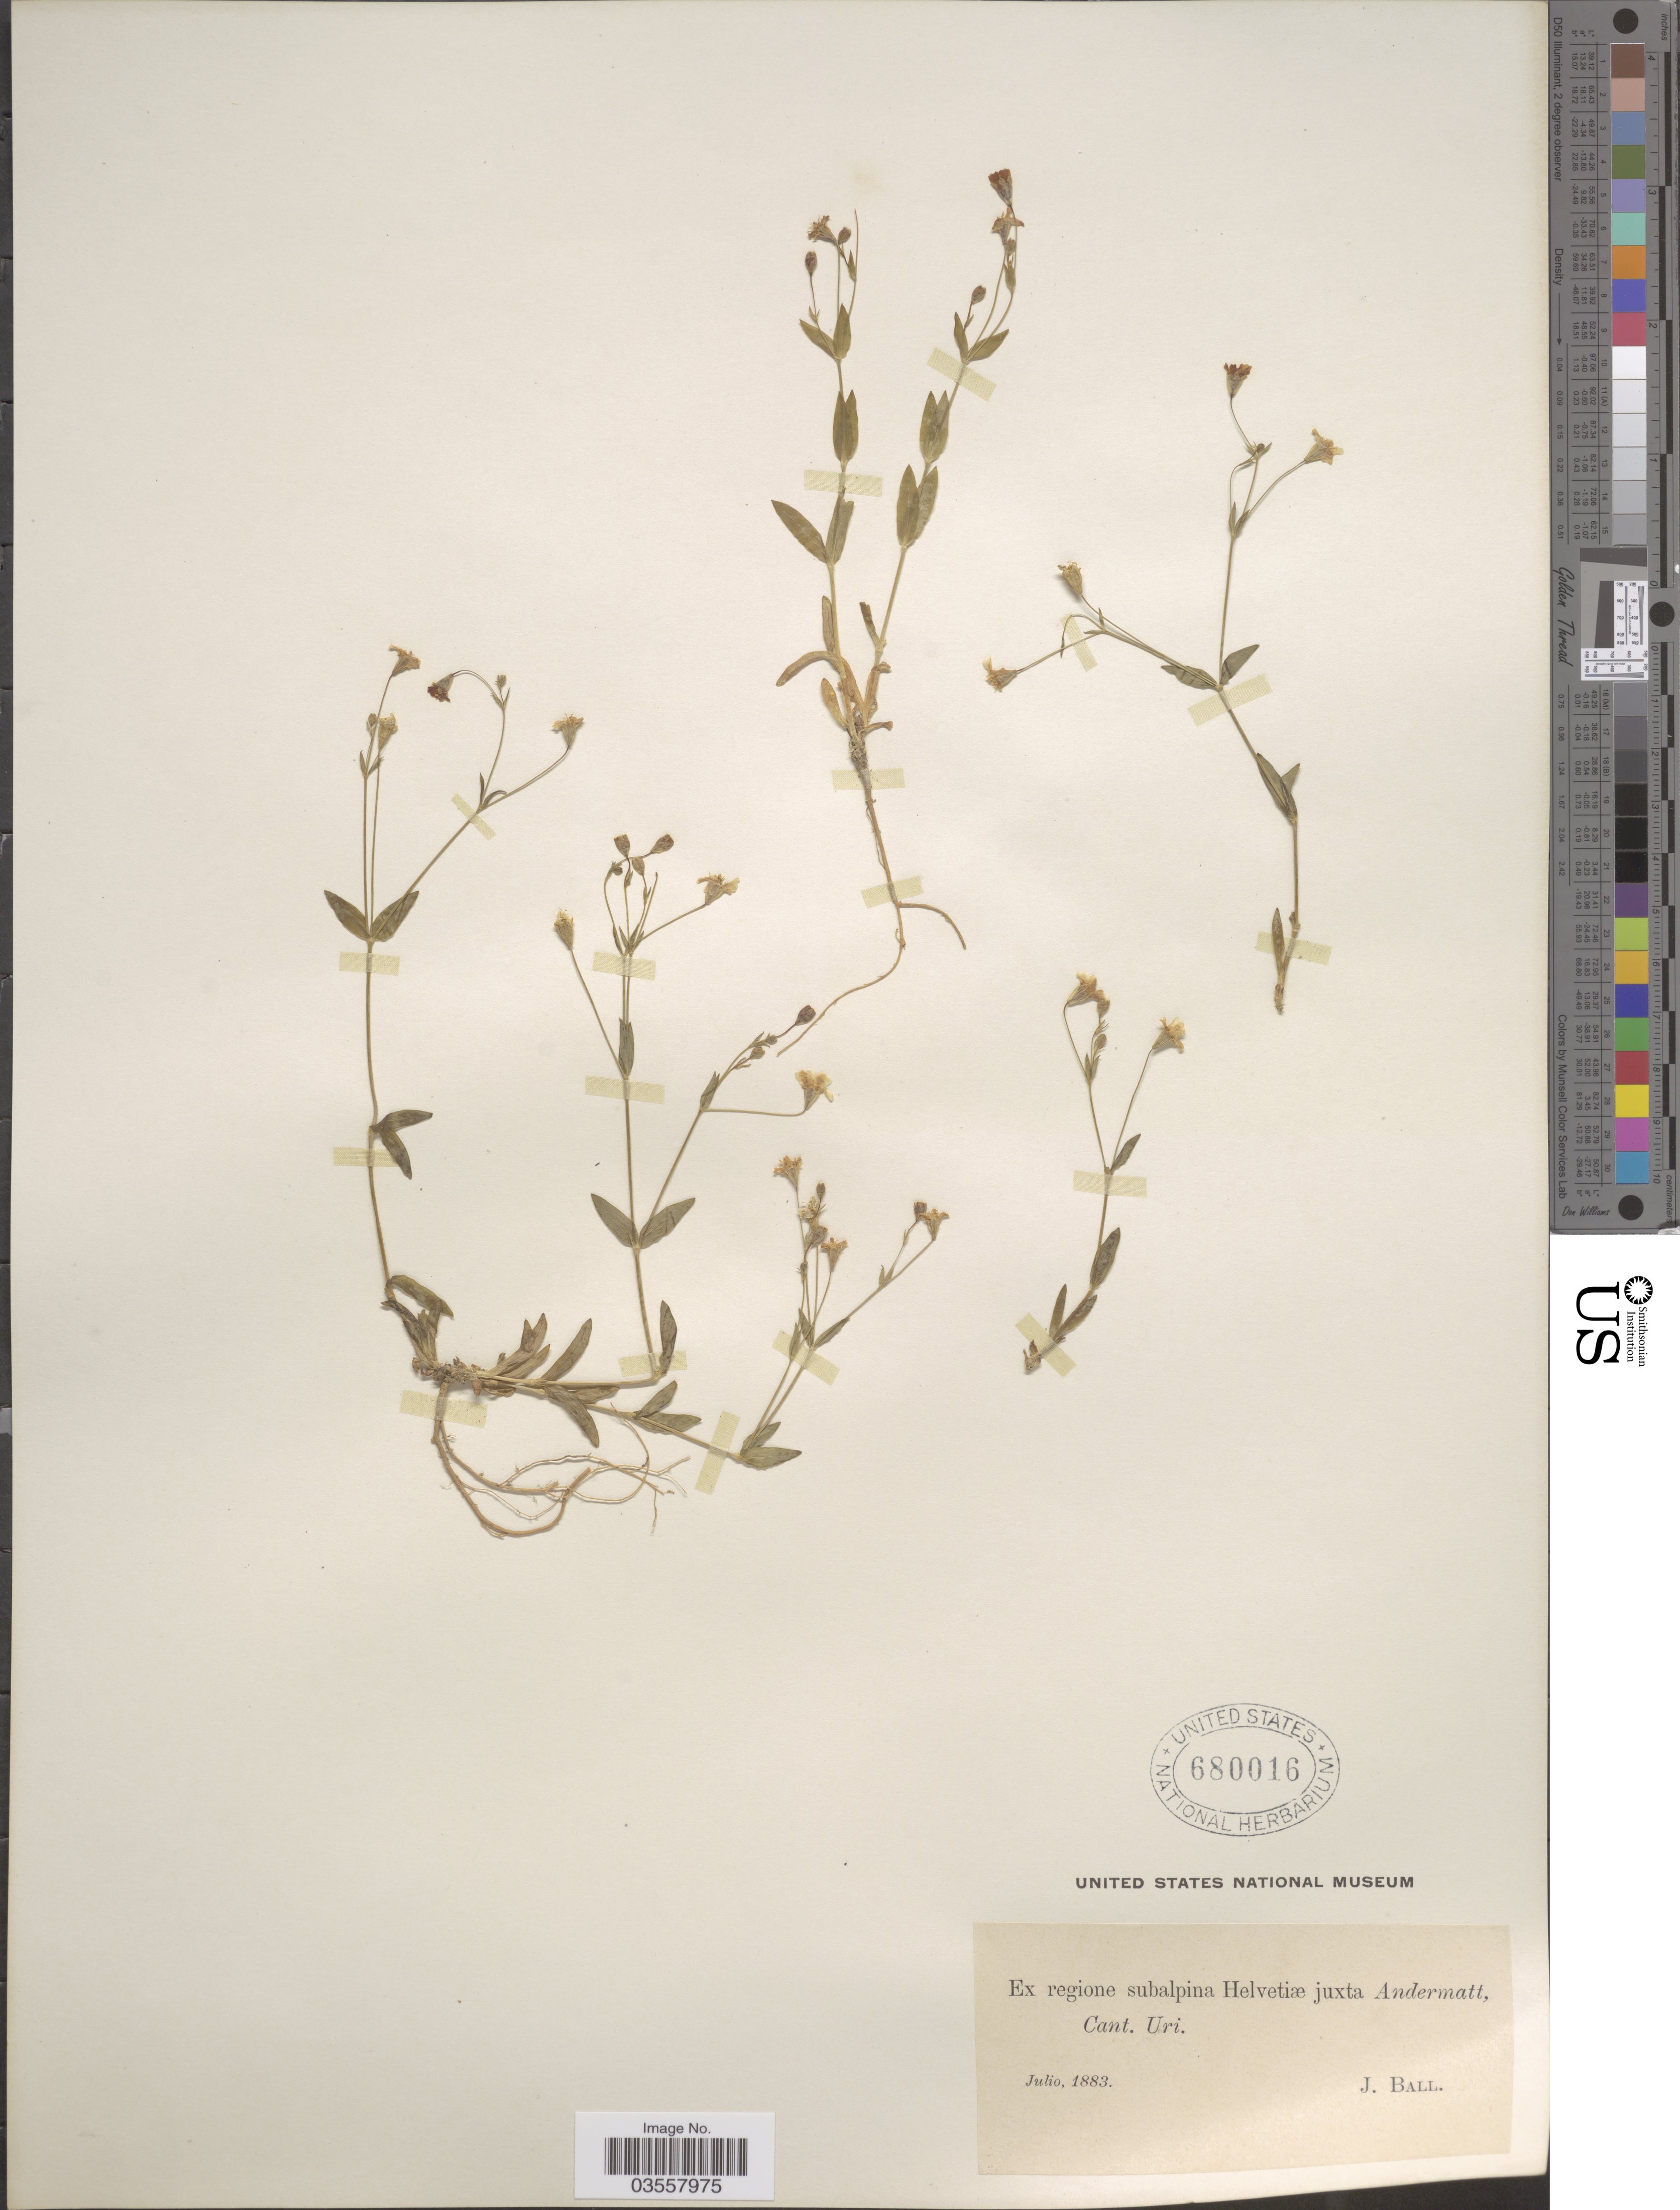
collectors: J. Ball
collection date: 1883-07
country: Switzerland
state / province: Uri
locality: Ex regione subalpina Helvetiæ juxta Andermatt, Cant.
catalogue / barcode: US 680016